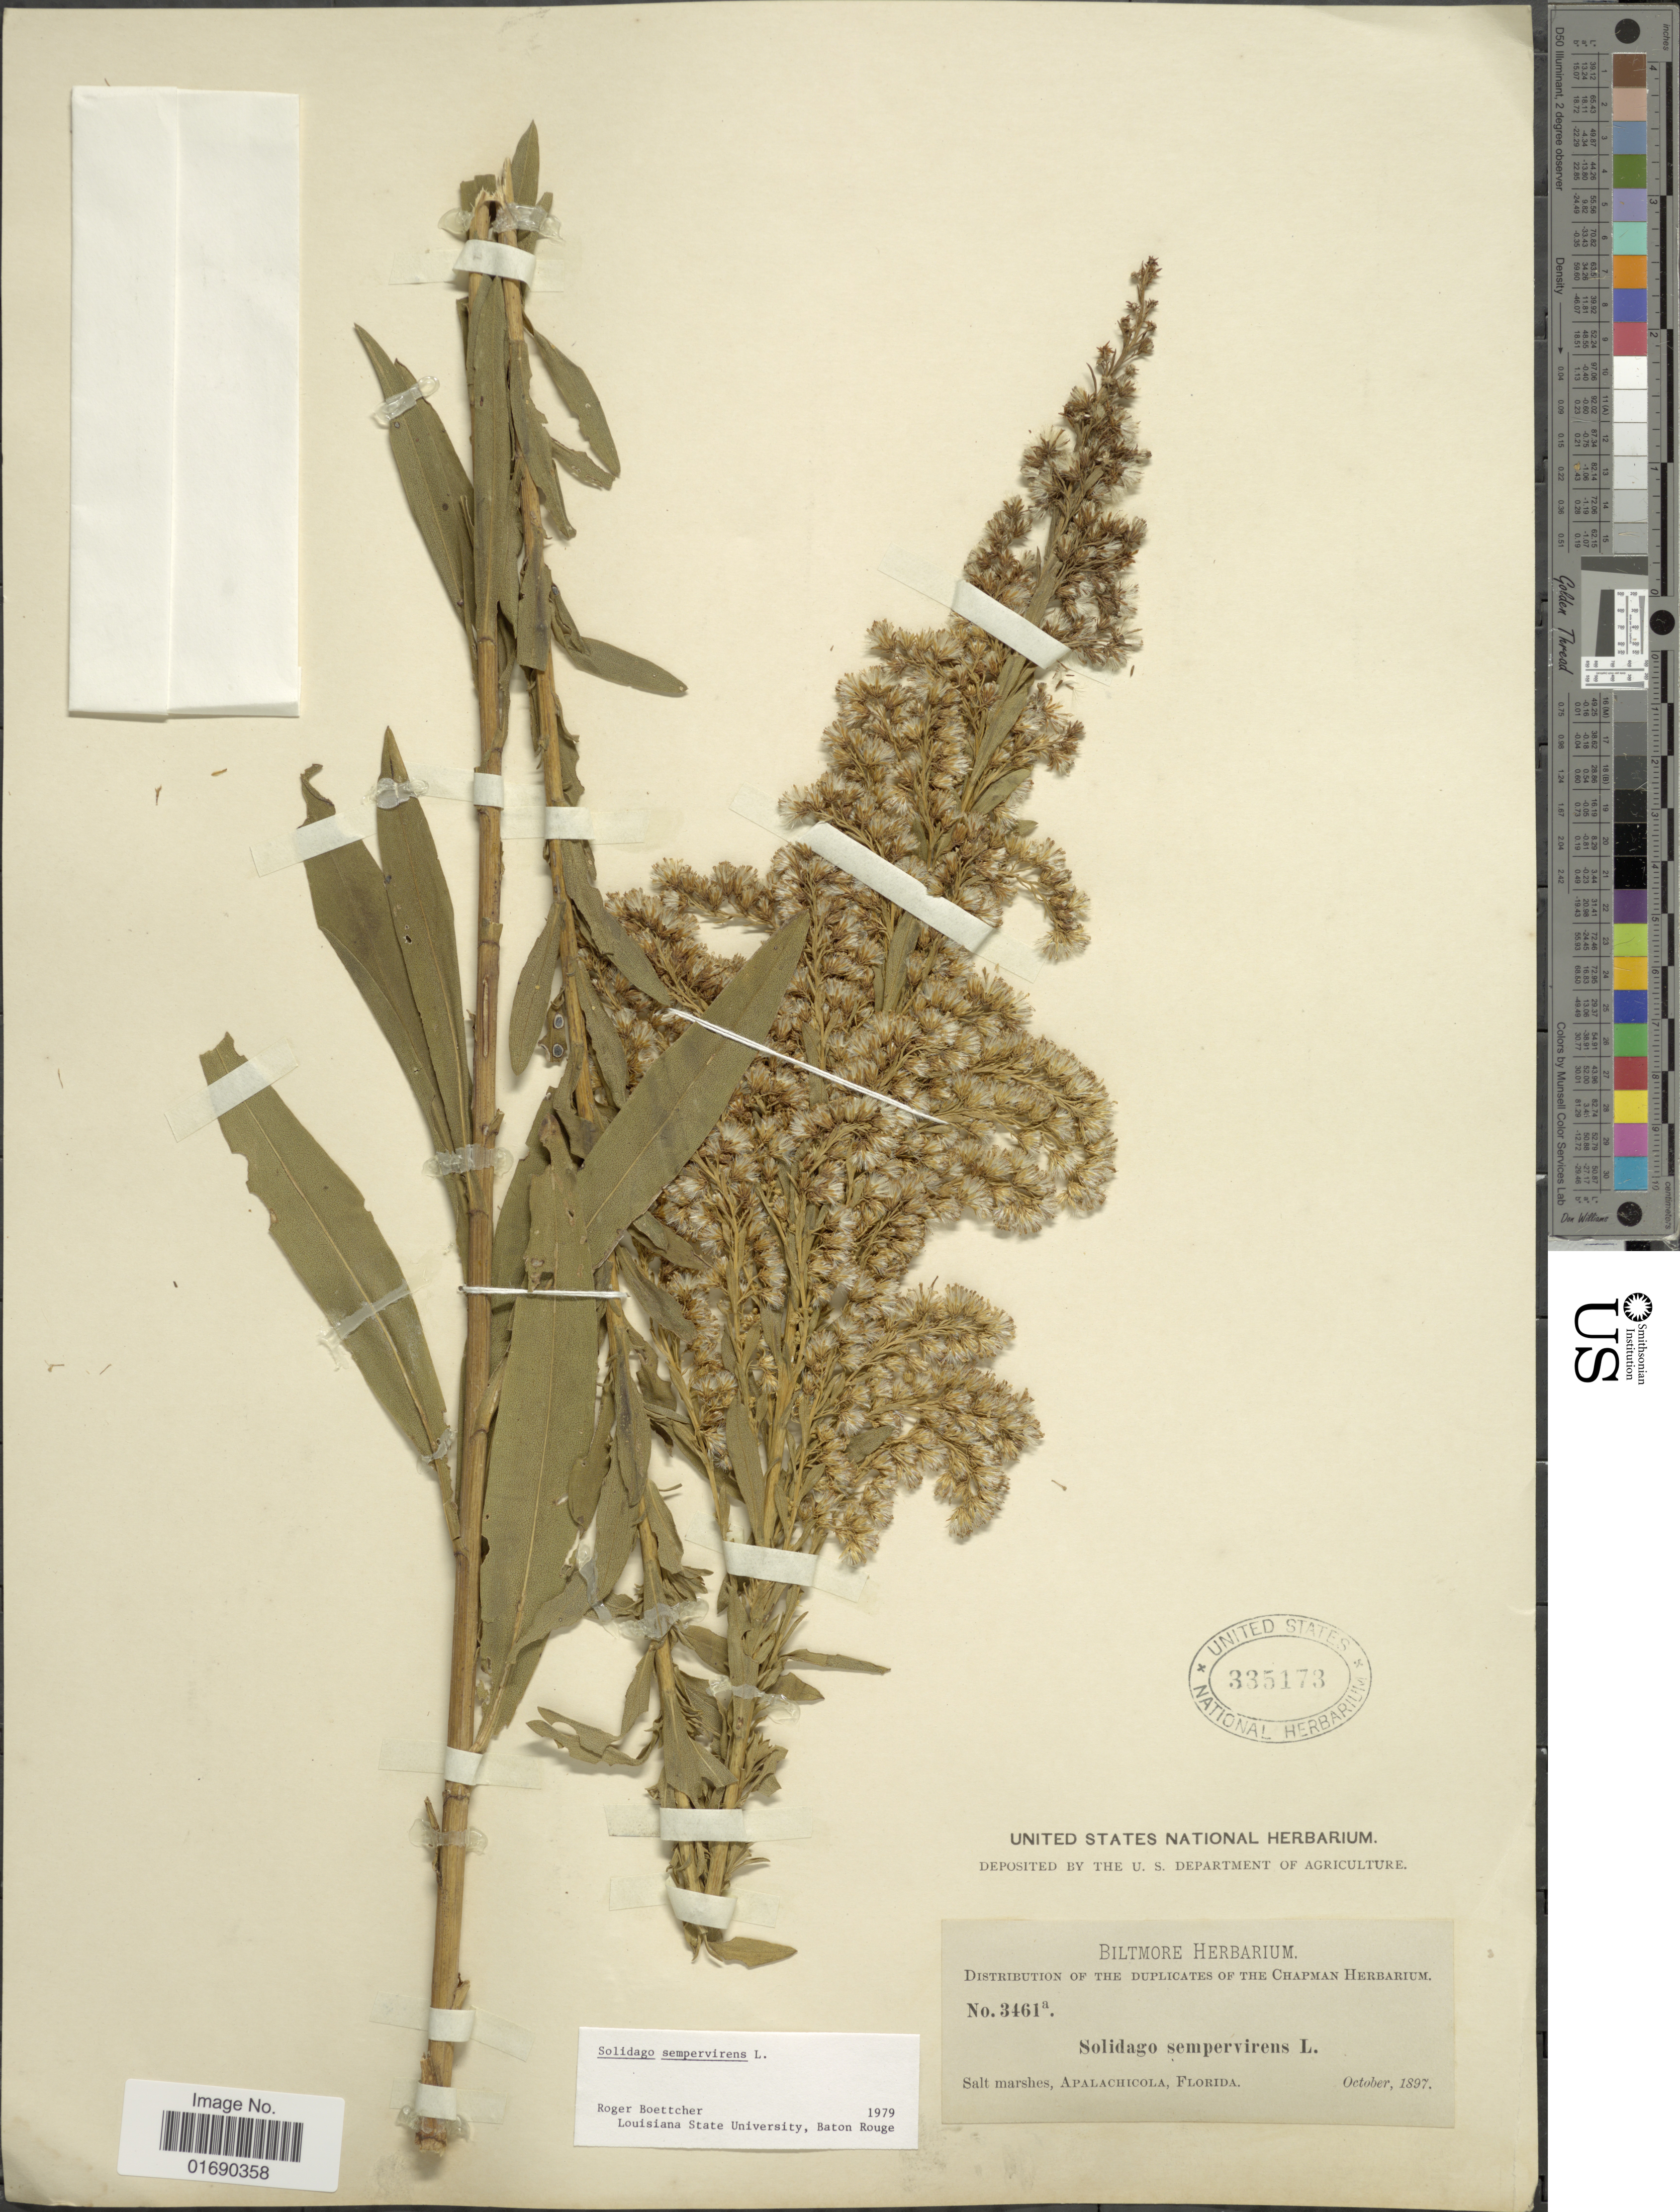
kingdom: Plantae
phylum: Tracheophyta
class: Magnoliopsida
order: Asterales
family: Asteraceae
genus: Solidago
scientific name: Solidago sempervirens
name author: L.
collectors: ex herb. Biltmore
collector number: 3461a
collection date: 1897-10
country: United States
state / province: Florida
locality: Salt marshes, Apalachicola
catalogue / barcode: US 335173